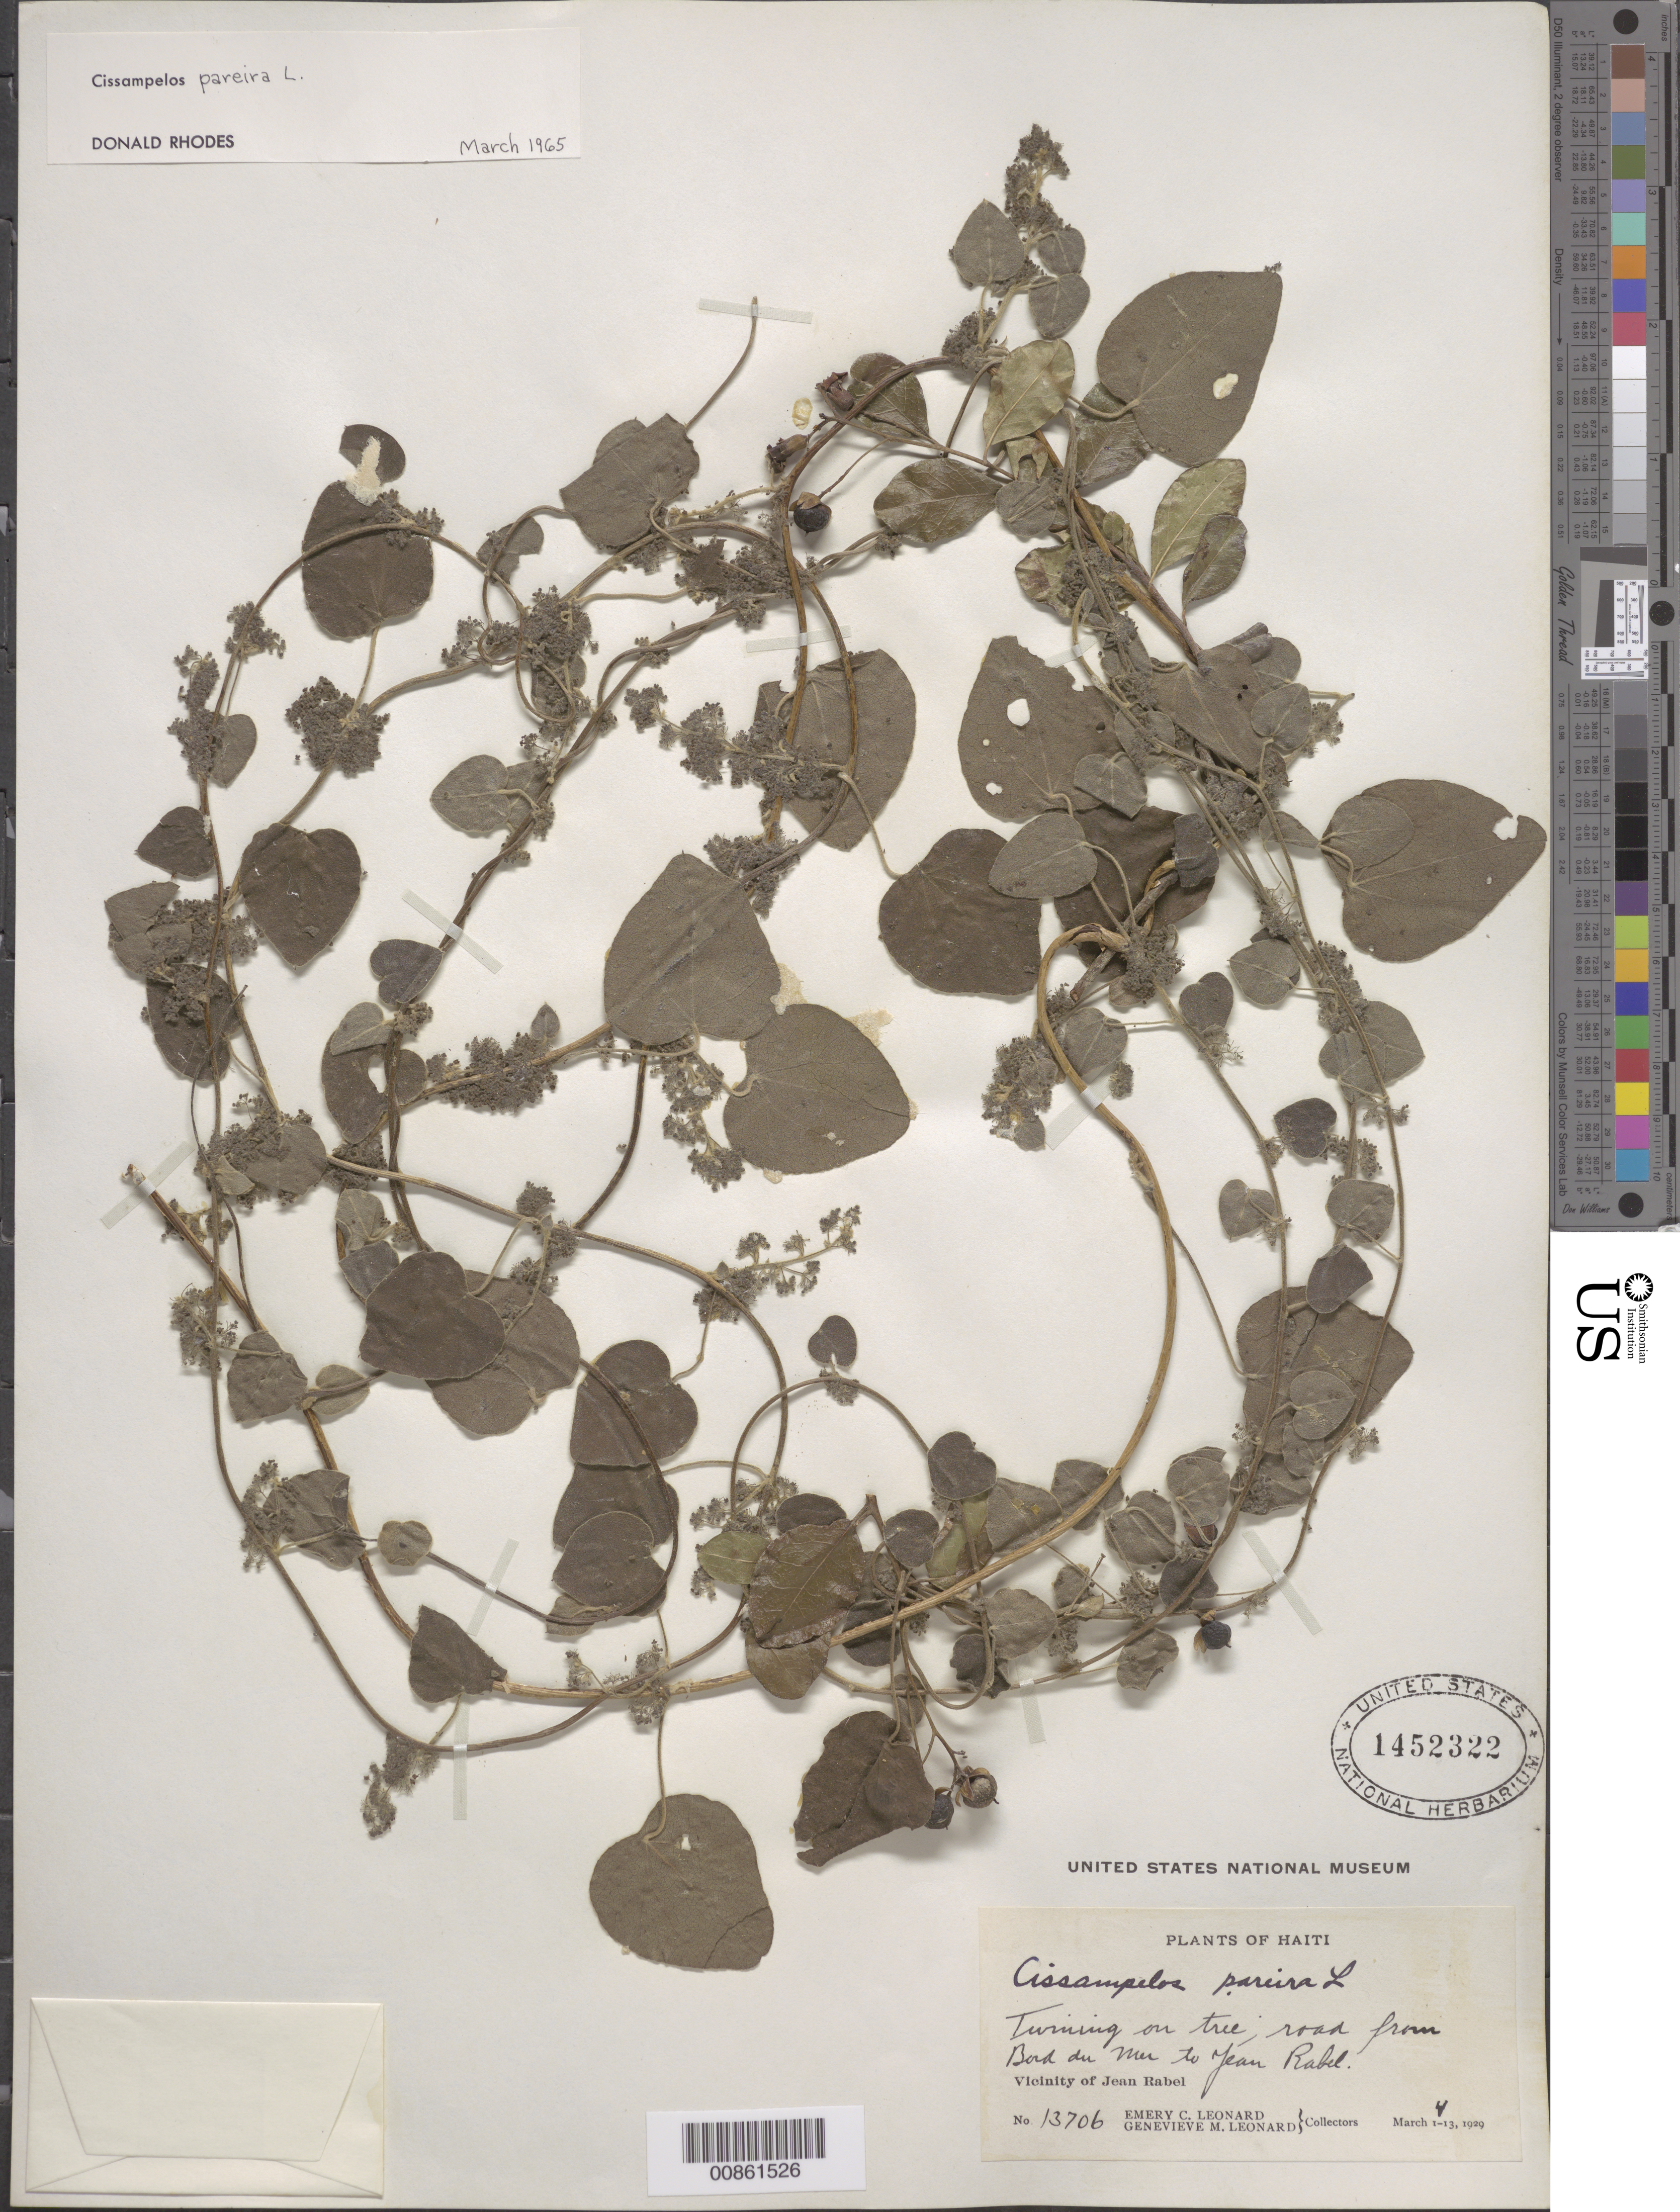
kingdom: Plantae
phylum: Tracheophyta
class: Magnoliopsida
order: Ranunculales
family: Menispermaceae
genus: Cissampelos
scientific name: Cissampelos pareira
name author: L.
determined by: Rhodes, D.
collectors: E. C. Leonard & G. M. Leonard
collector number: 13706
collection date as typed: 04 Mar 1929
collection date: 1929-03-04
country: Haiti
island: Hispaniola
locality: Vicinity of Jean Rabel; road from Bord du Mer to Jean Rabel.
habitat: Twining on tree.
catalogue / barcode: US 1452322